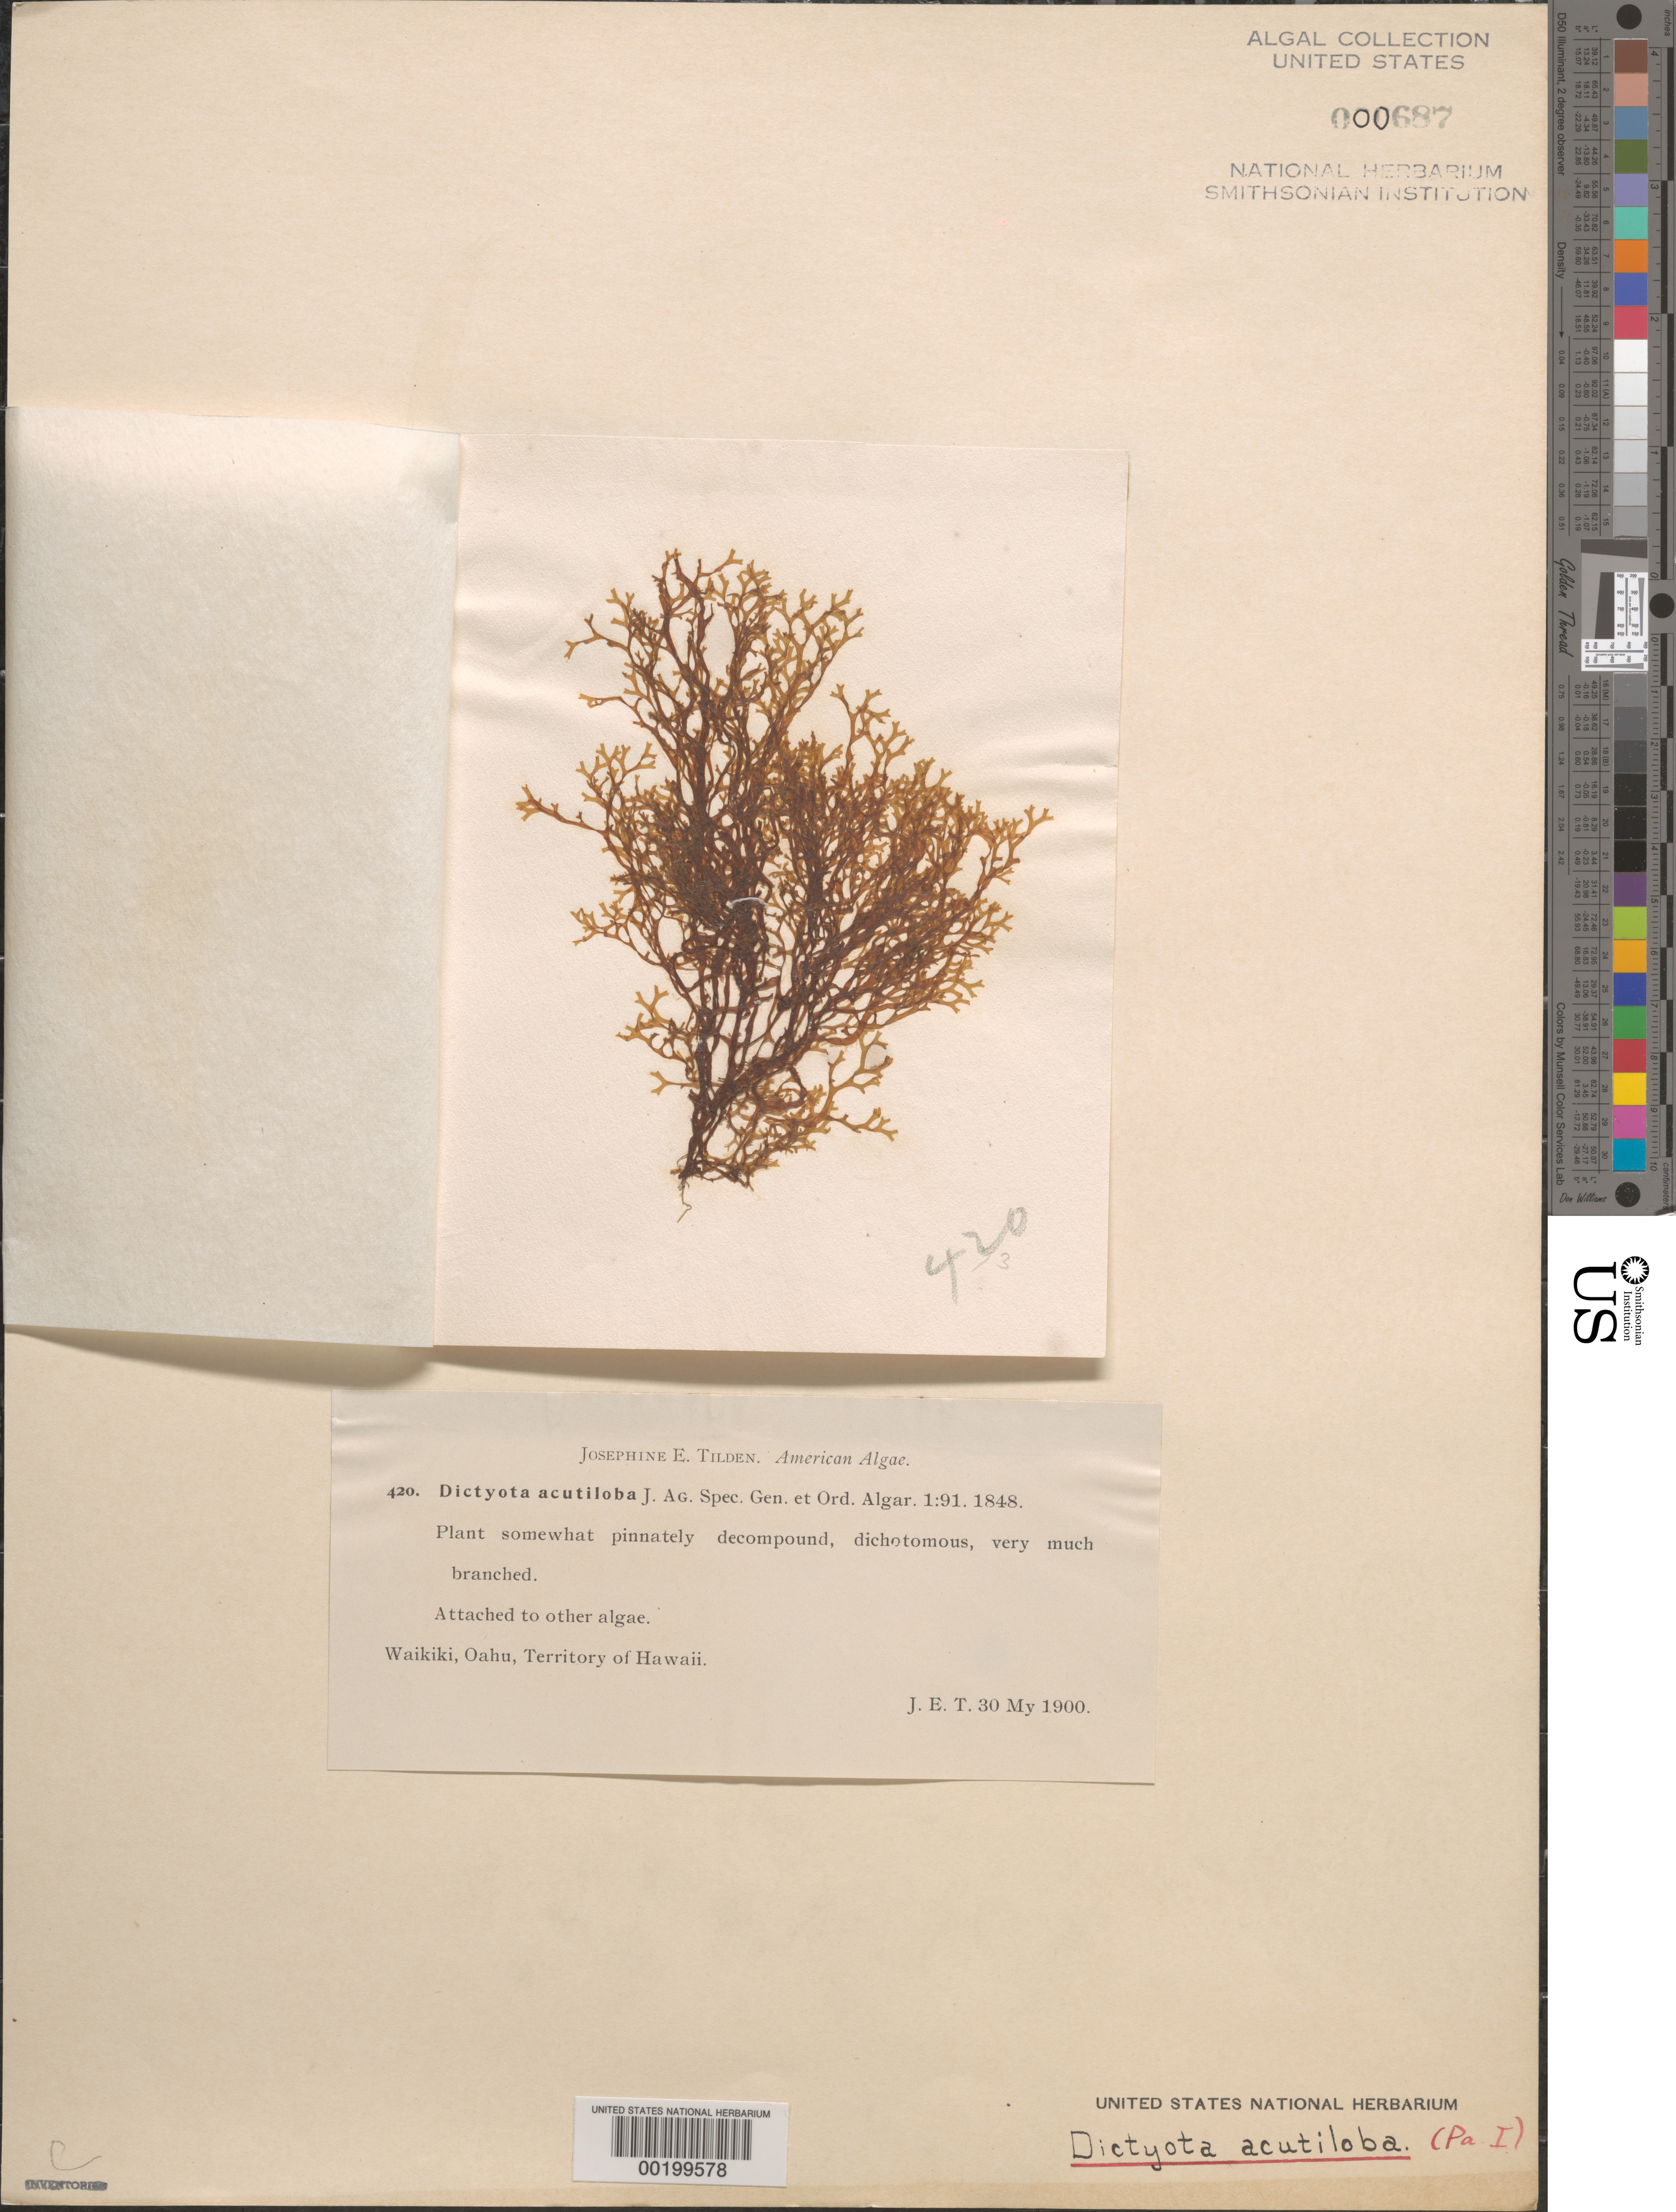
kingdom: Chromista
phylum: Ochrophyta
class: Phaeophyceae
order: Dictyotales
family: Dictyotaceae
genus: Dictyota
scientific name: Dictyota acutiloba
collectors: J. E. Tilden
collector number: JET 420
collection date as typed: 30 May 1900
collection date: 1900-05-30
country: United States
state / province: Hawaii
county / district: Honolulu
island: Oahu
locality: Waikiki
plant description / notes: Tilden, American Algae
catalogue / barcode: US 687